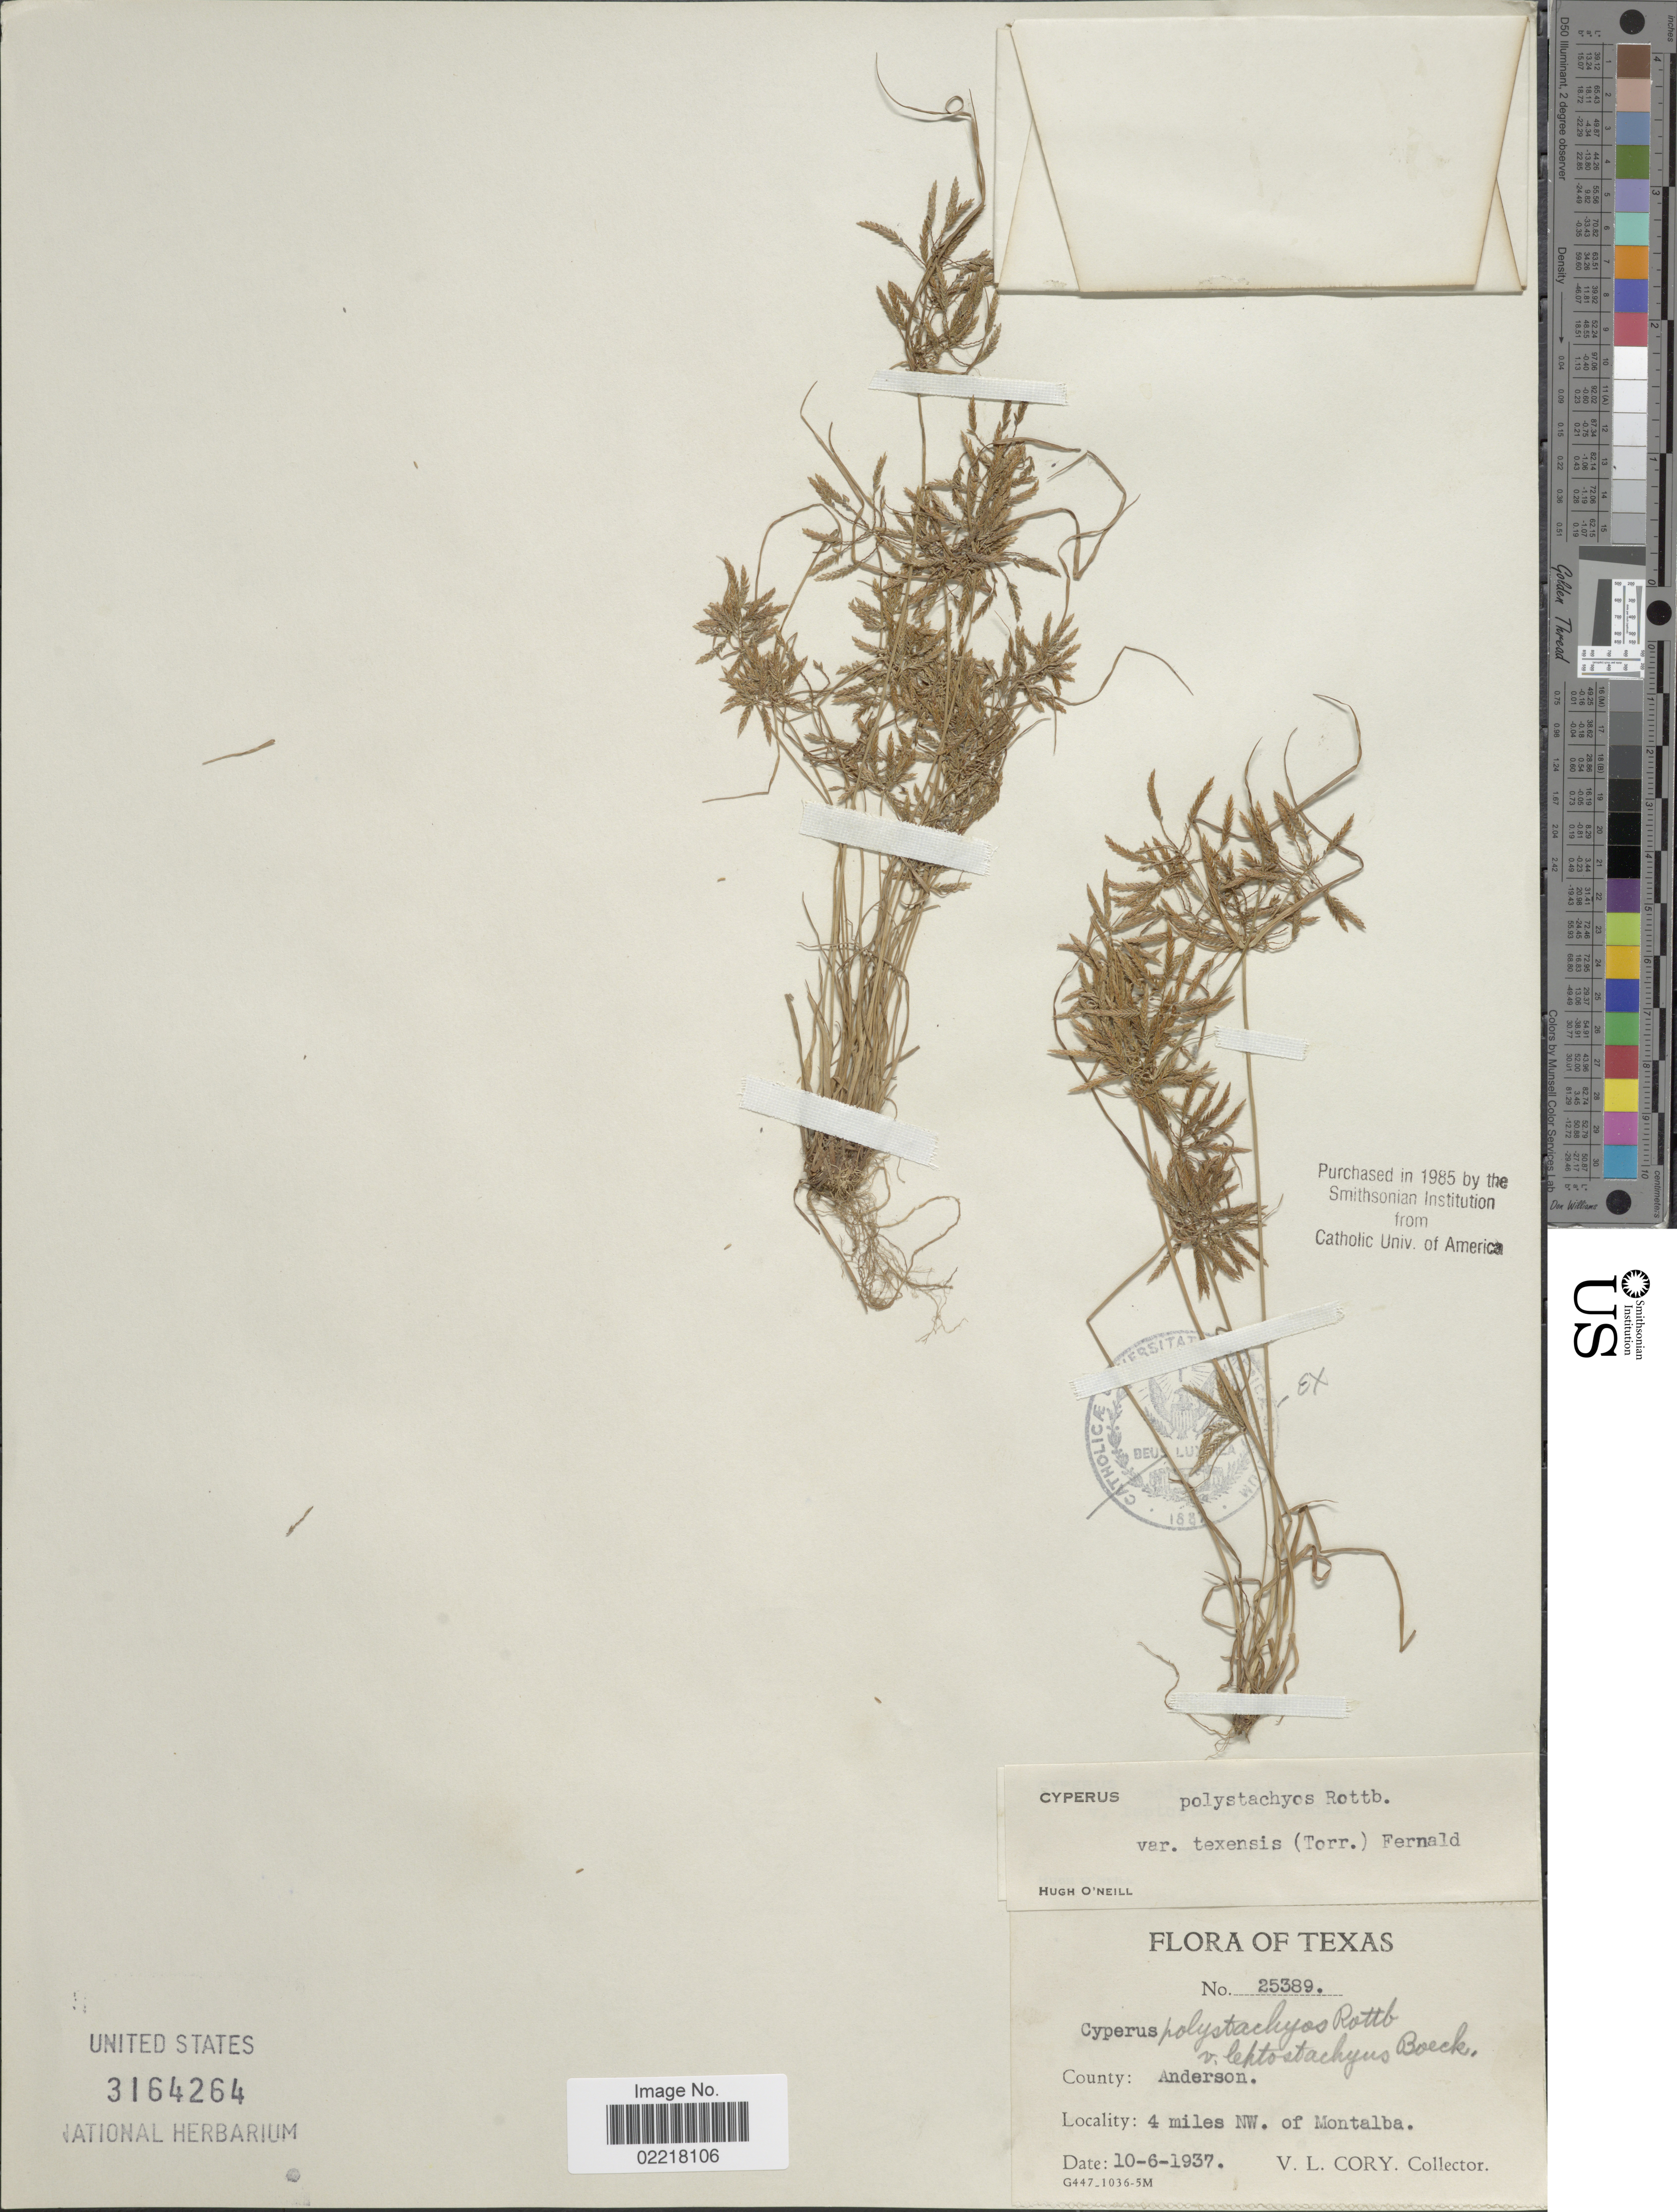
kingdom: Plantae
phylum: Tracheophyta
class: Liliopsida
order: Poales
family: Cyperaceae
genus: Cyperus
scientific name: Cyperus polystachyos var. texensis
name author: (Torr.) Fernald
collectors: V. Cory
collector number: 25389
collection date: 1937-10-06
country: United States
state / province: Texas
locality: County: Anderson. 4 miles NW. of Montalba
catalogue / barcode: US 3164264